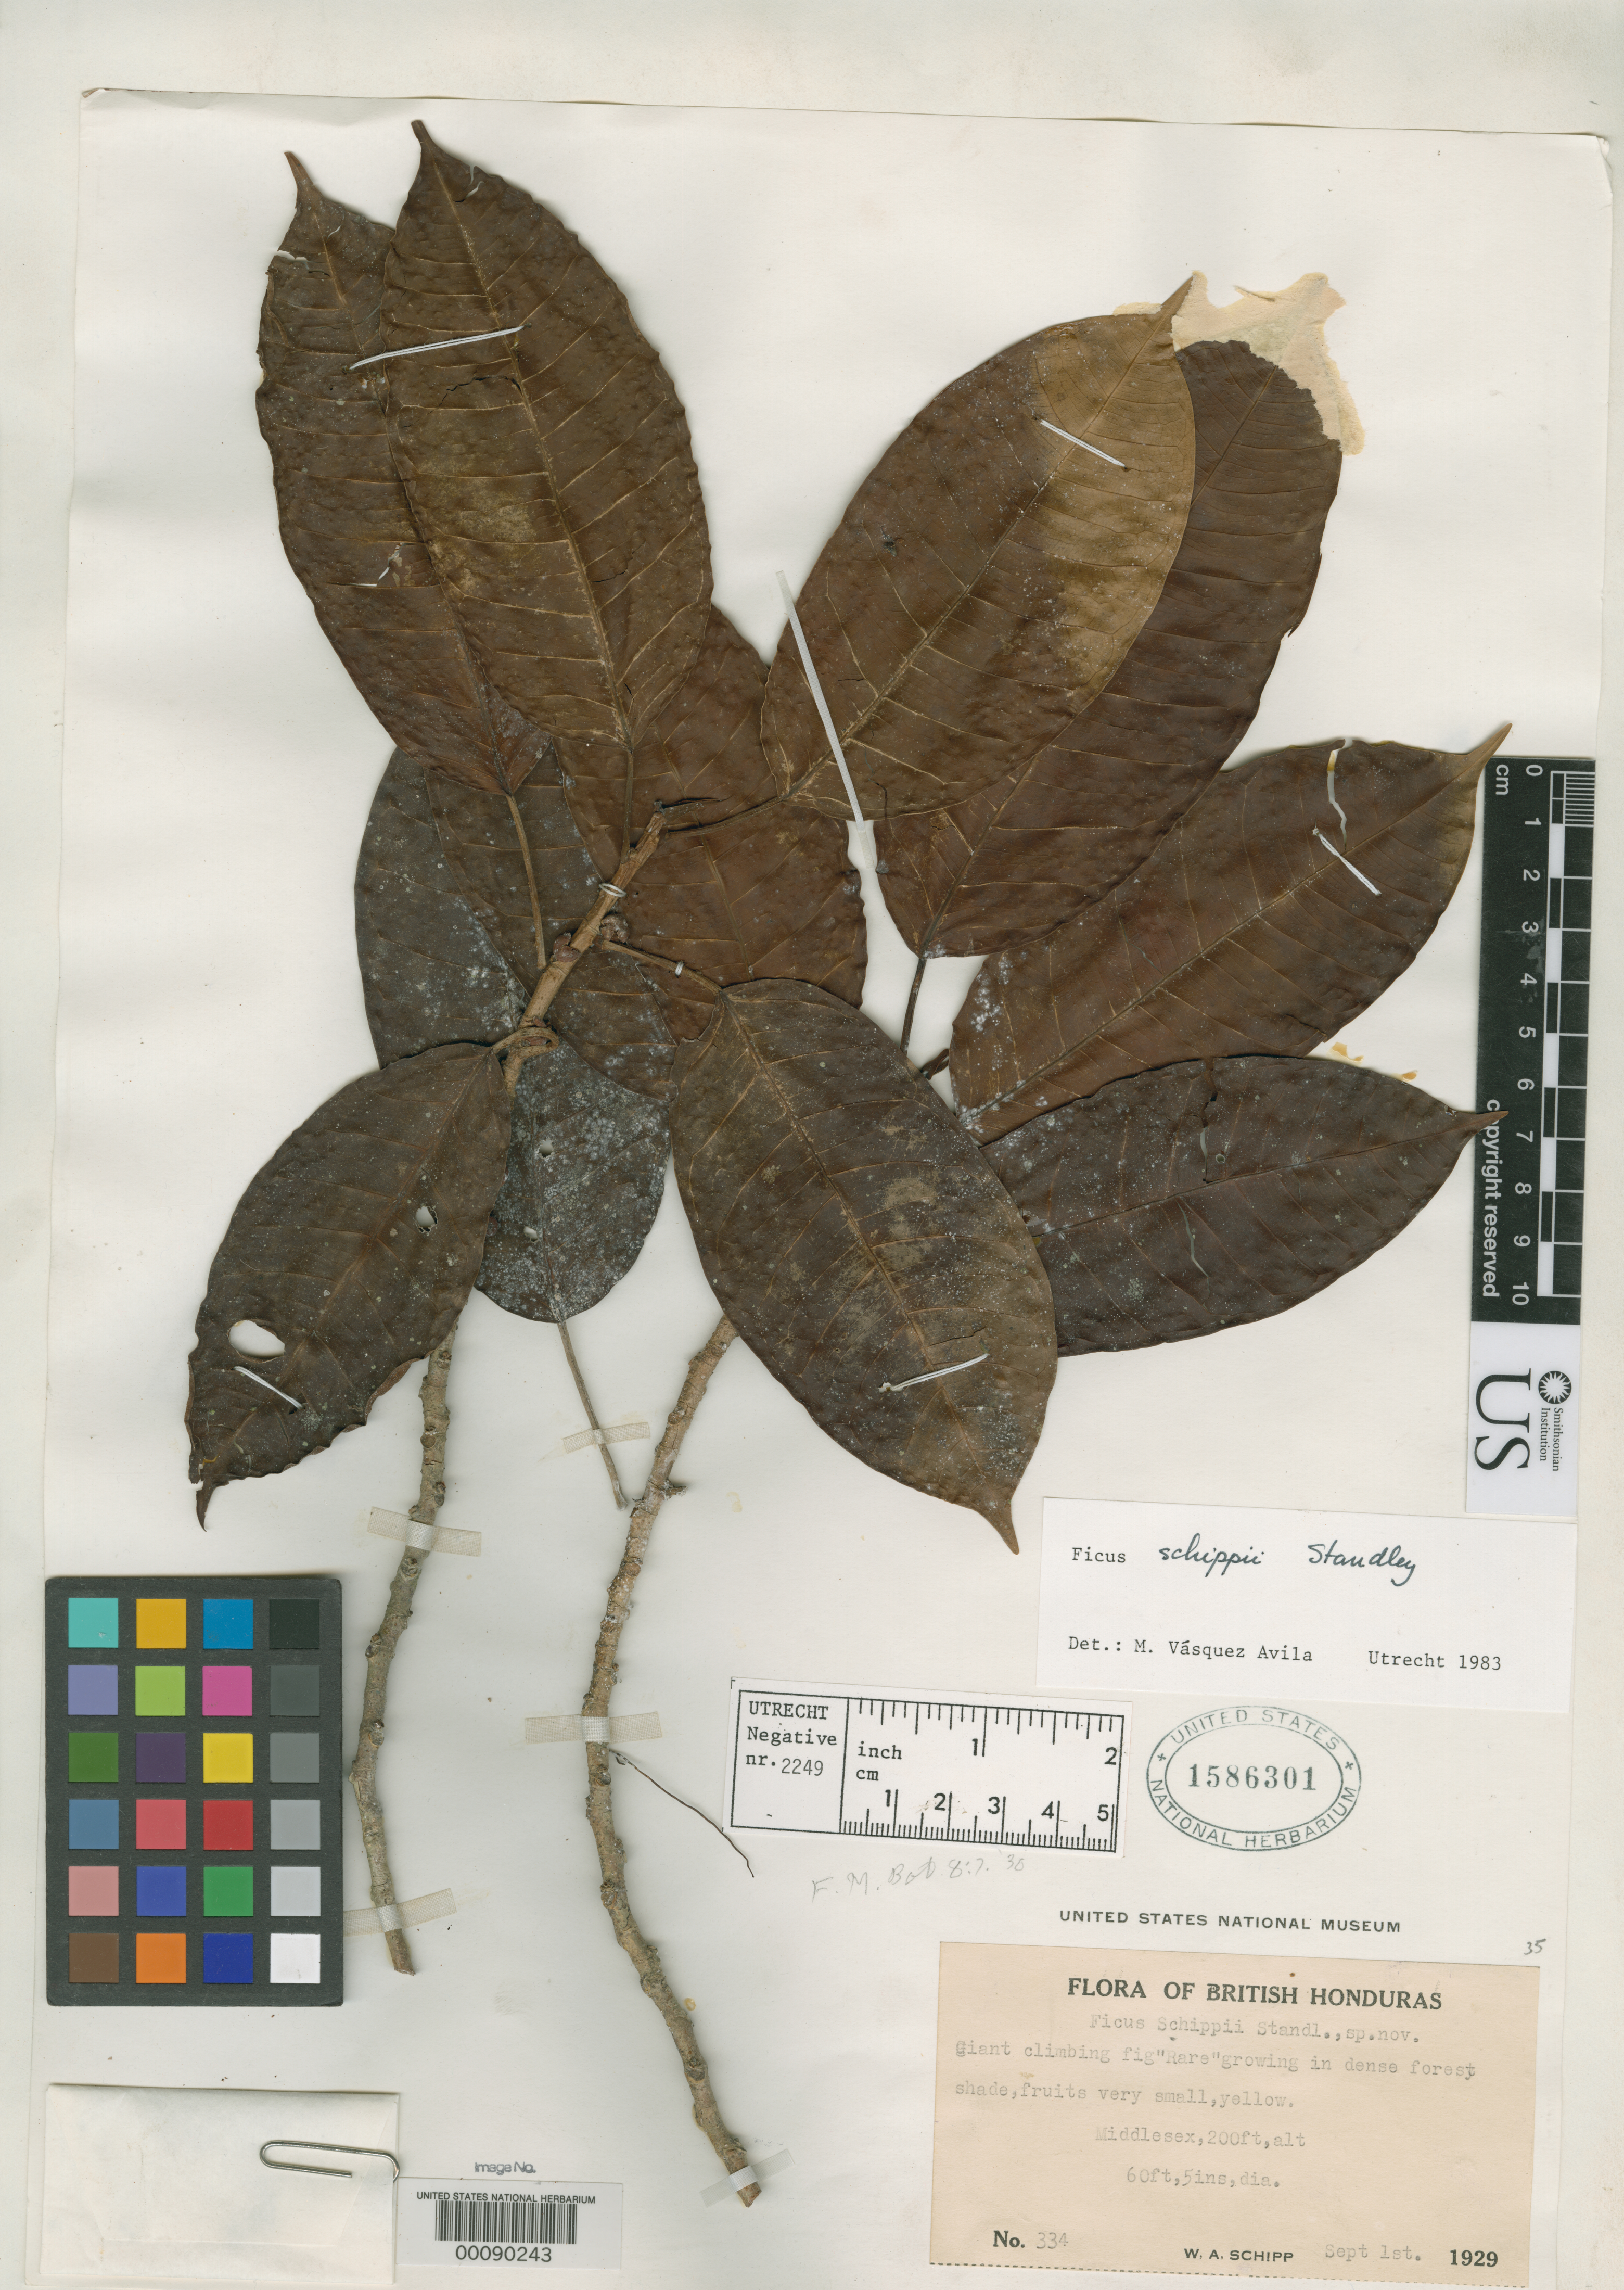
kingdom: Plantae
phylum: Tracheophyta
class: Magnoliopsida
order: Rosales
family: Moraceae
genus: Ficus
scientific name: Ficus schippii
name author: Standl.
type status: Isotype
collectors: W. Schipp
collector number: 334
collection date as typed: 01 Sep 1929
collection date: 1929-09-01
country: Belize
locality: Middlesex.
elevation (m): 61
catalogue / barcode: US 1586301